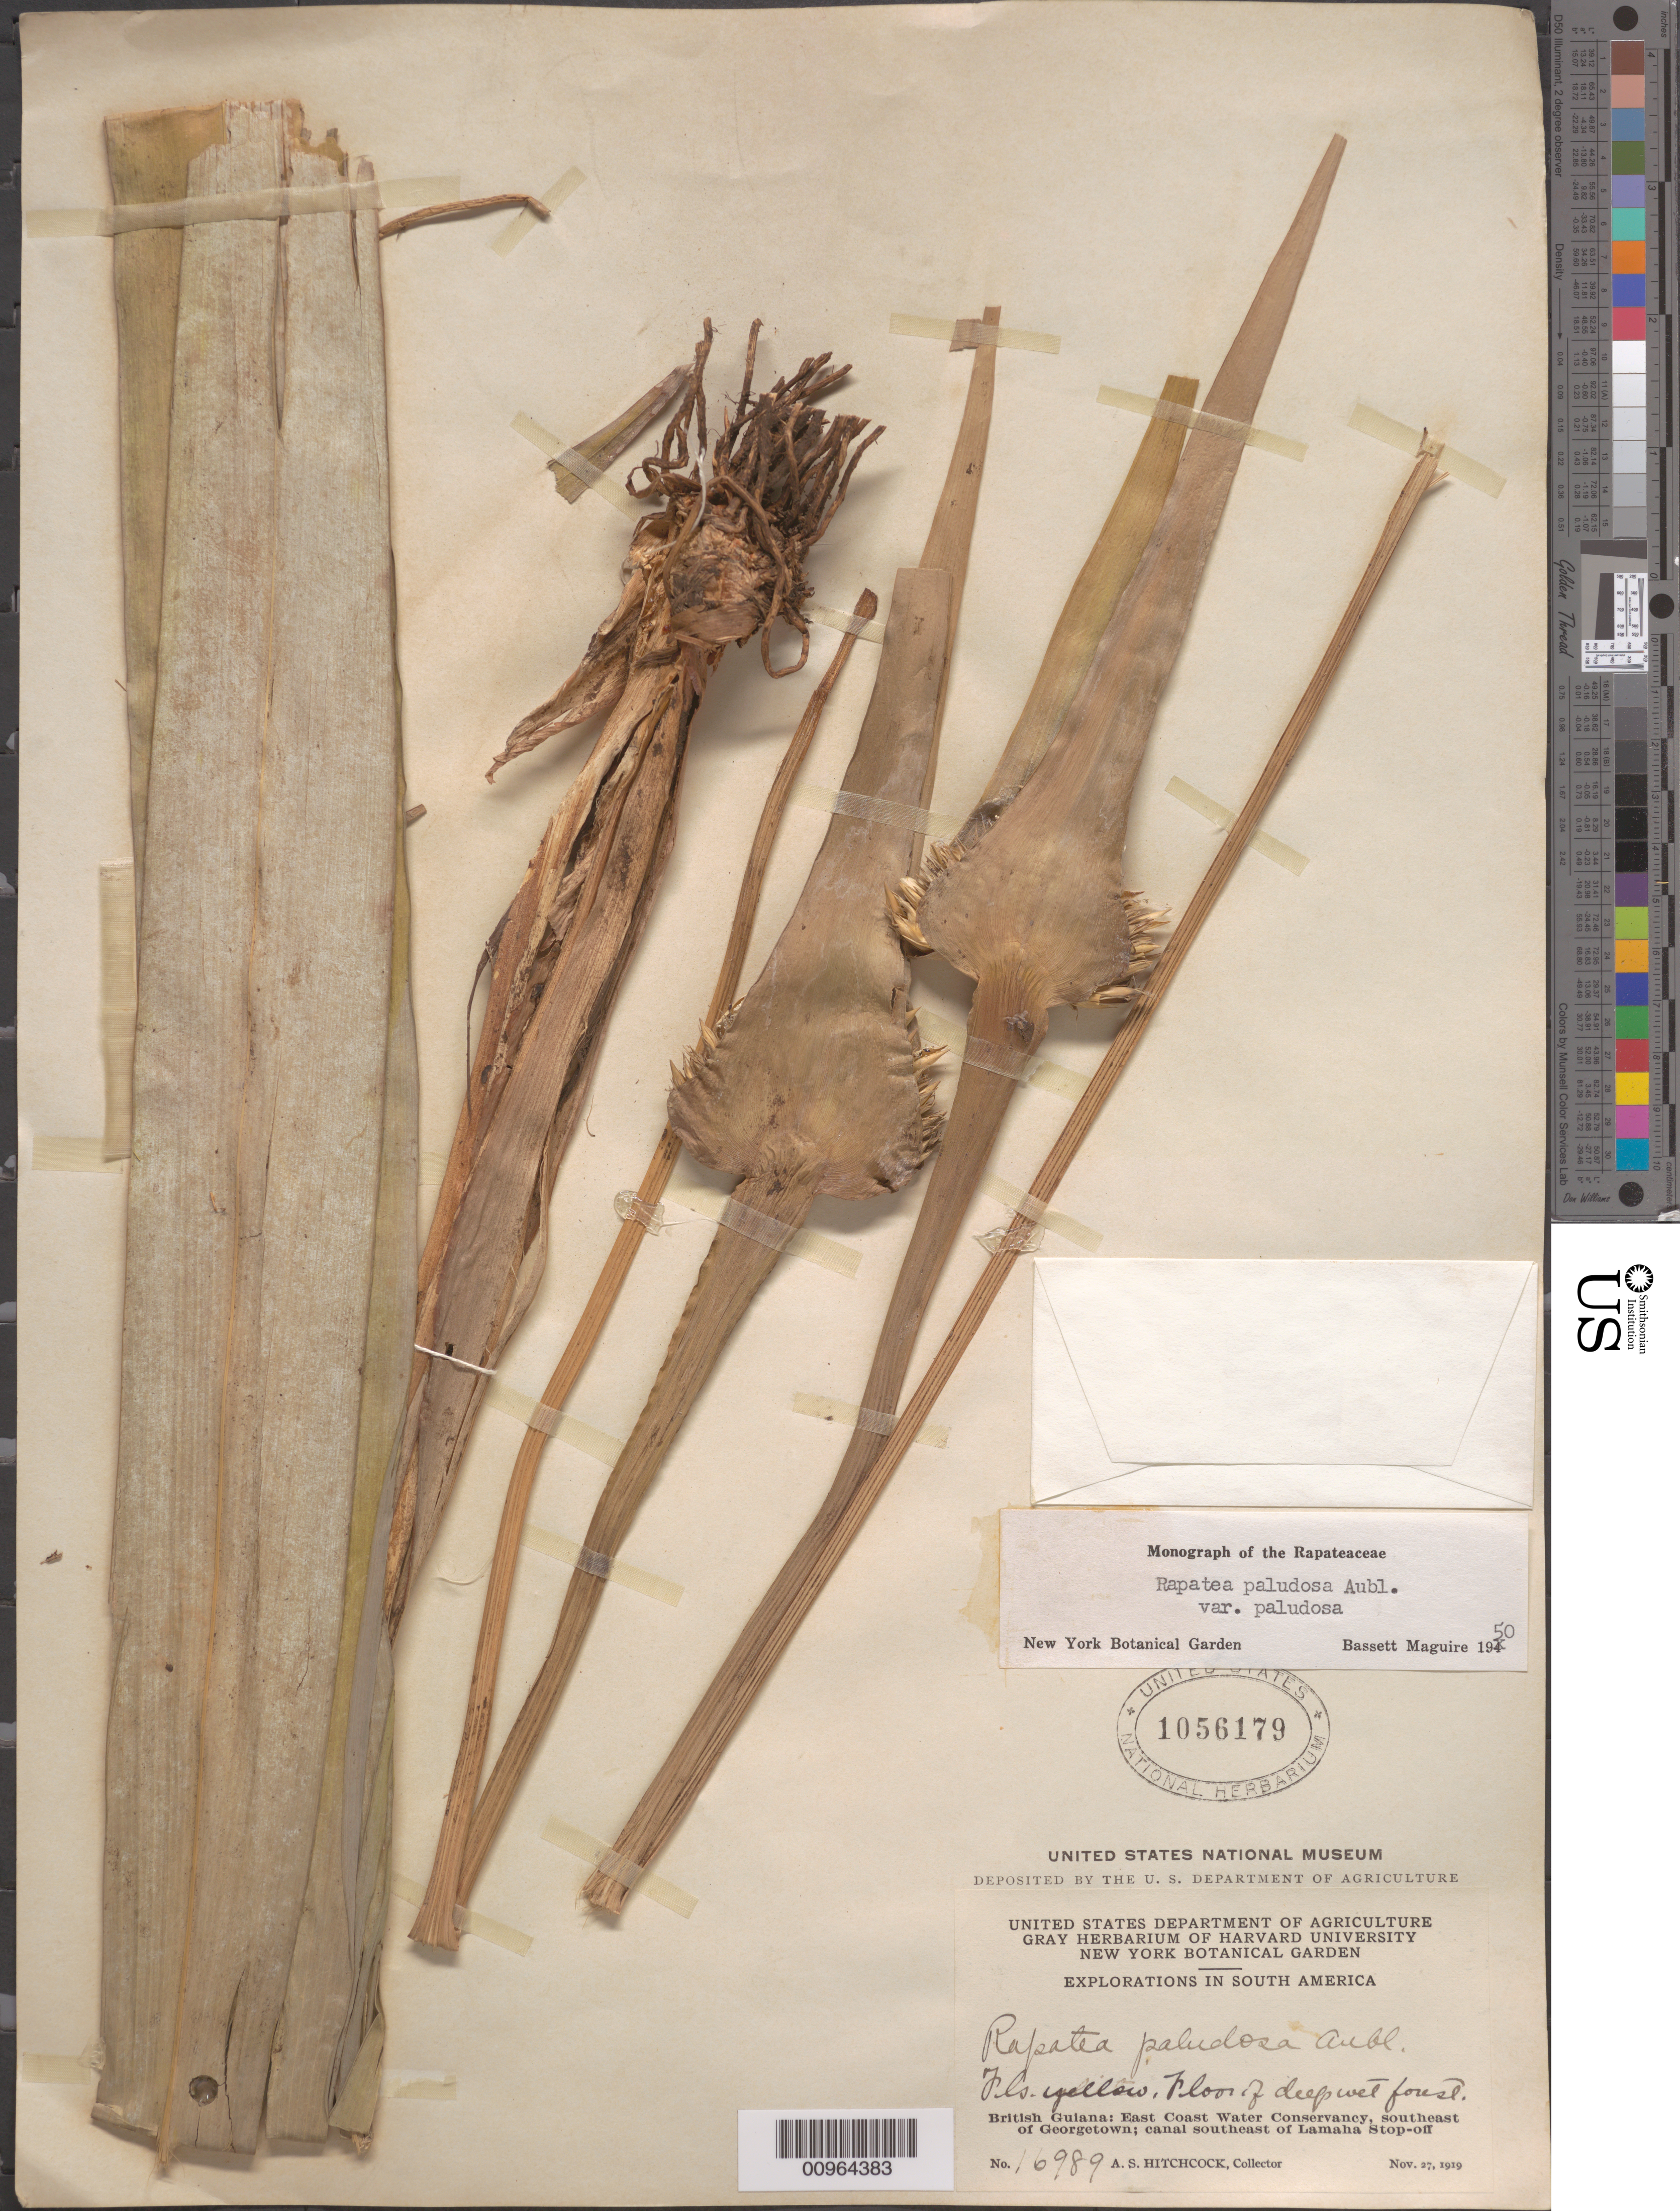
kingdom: Plantae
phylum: Tracheophyta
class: Liliopsida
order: Poales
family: Rapateaceae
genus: Rapatea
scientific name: Rapatea paludosa var. paludosa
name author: Aubl.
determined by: Maguire, Bassett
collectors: A. S. Hitchcock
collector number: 16989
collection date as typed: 27-Nov-19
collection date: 1919-11-27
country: Guyana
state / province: Demerara-Mahaica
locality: Georgetown, SE of, East Coast Water Conservancy; canal SE of Lamaha Stop-off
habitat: Floor of deep wet forest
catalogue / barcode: US 1056179